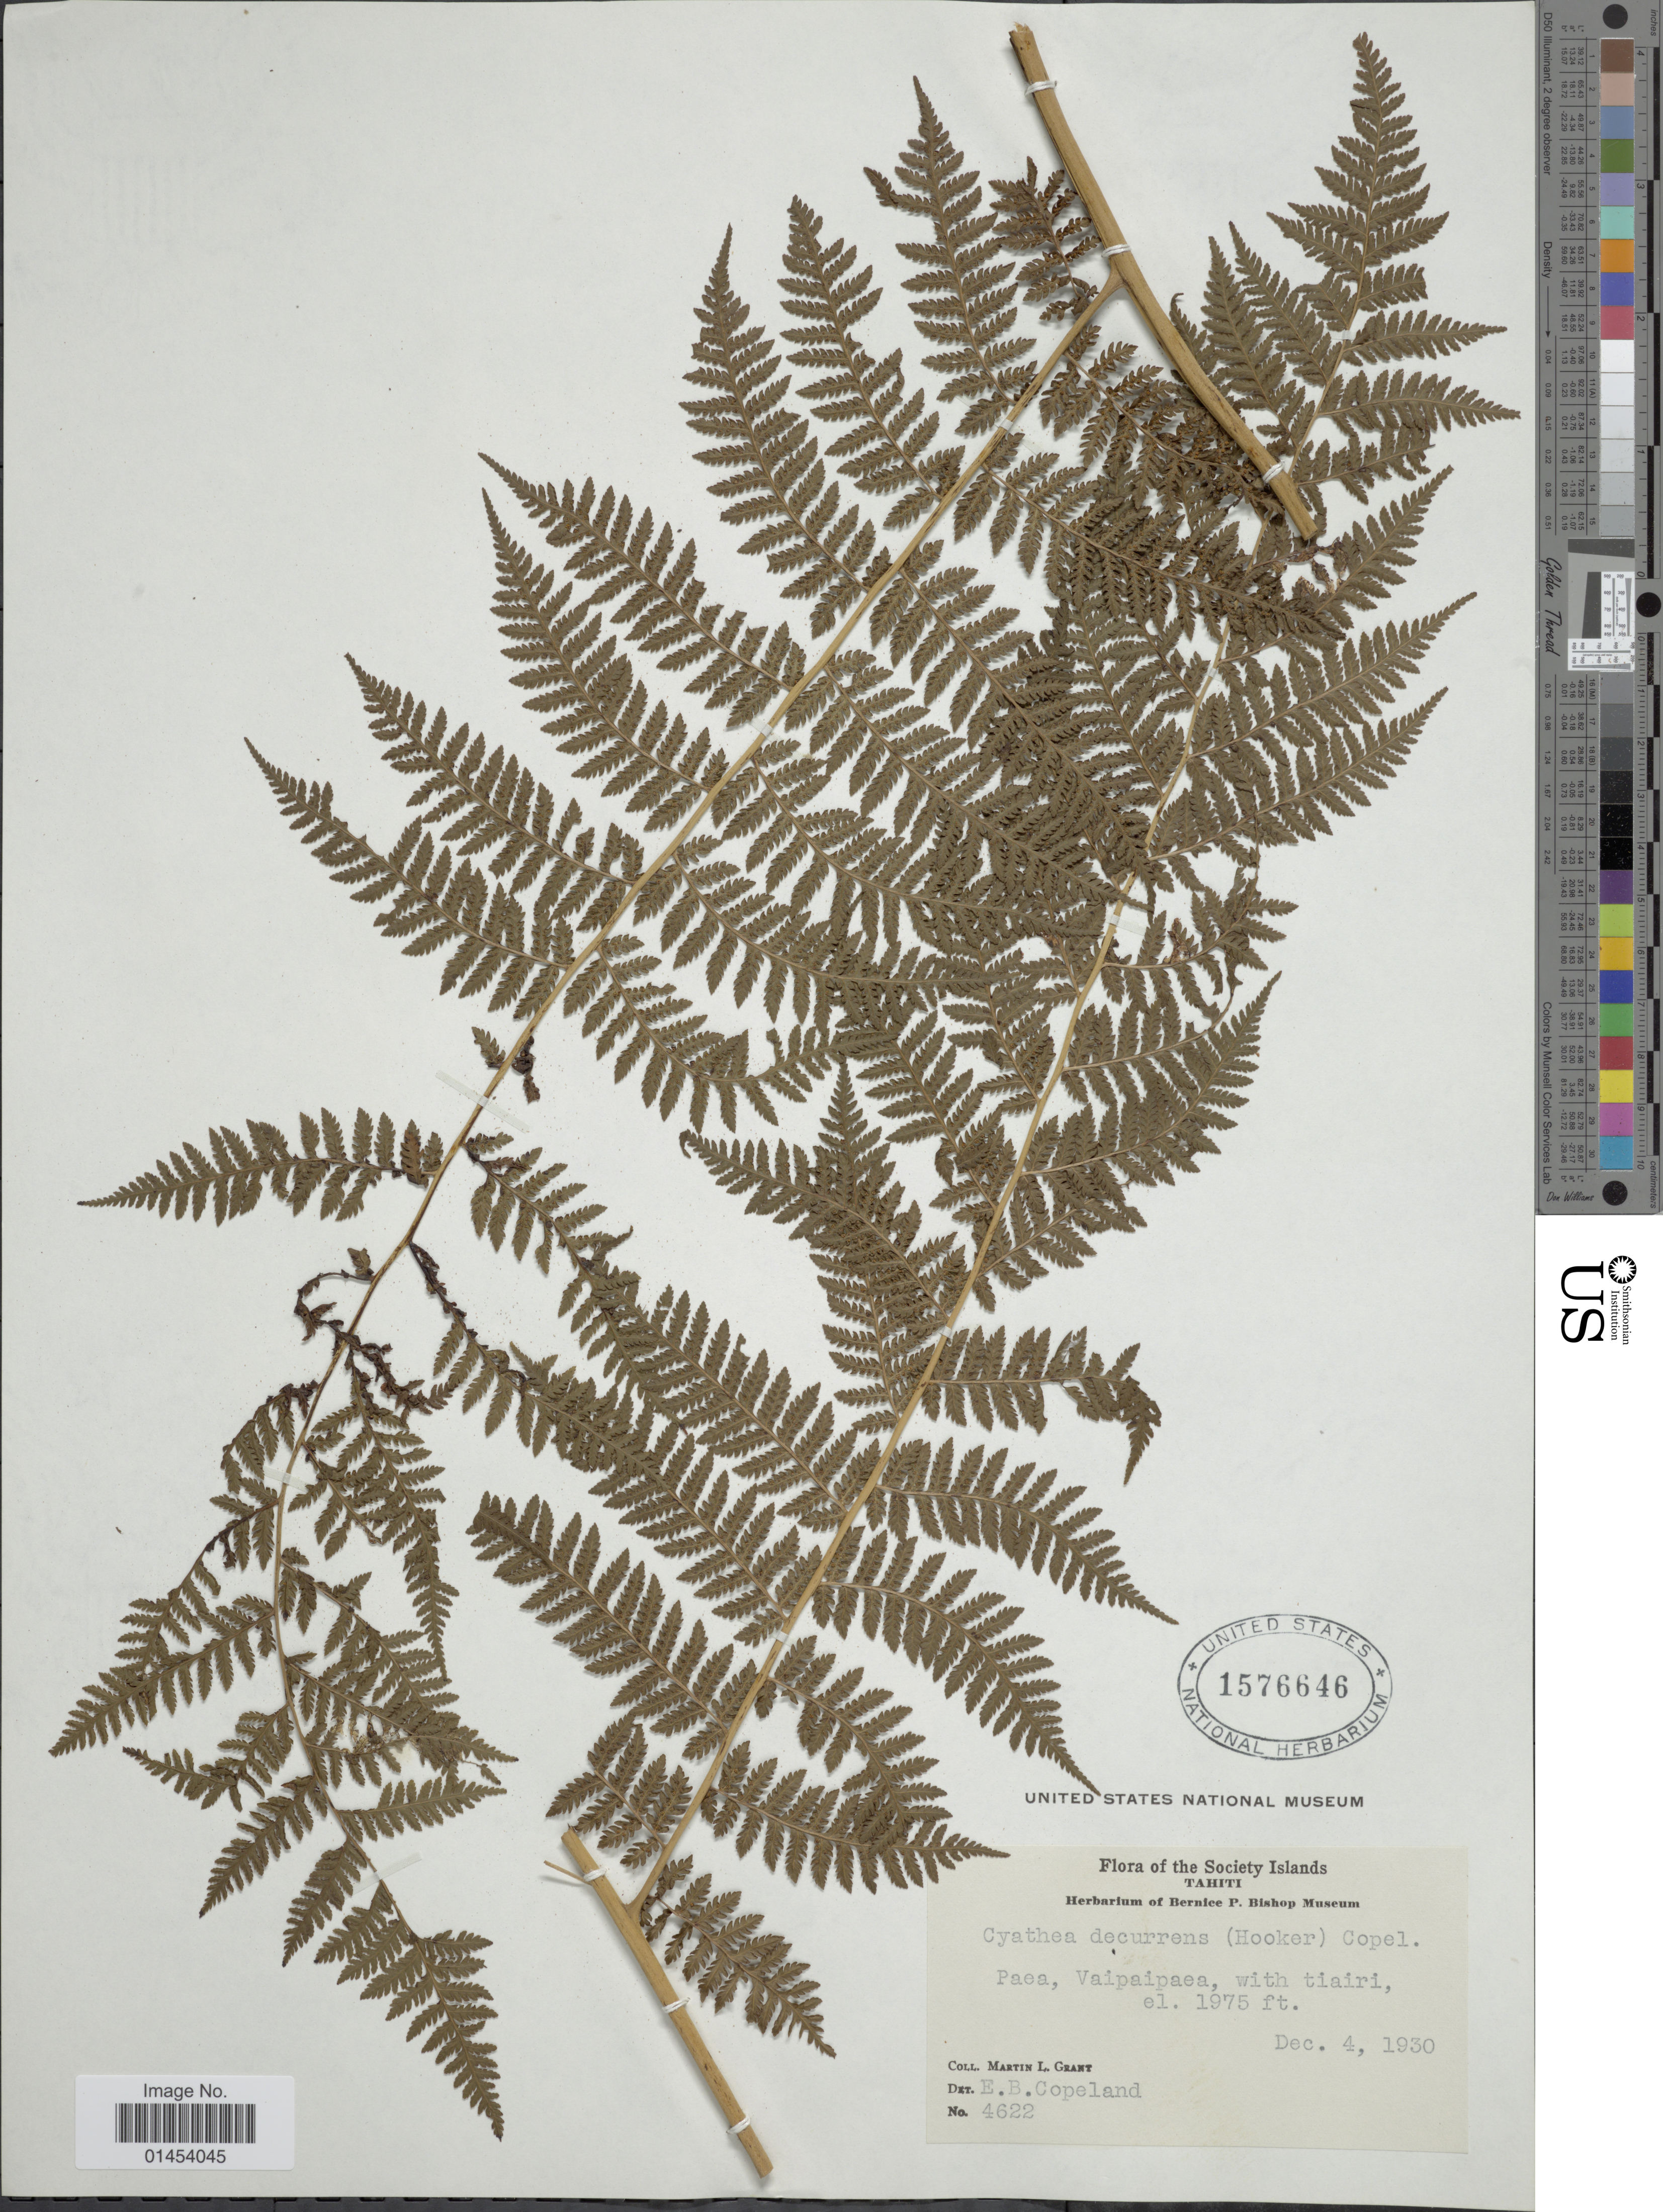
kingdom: Plantae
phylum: Tracheophyta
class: Polypodiopsida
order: Cyatheales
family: Cyatheaceae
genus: Cyathea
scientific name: Cyathea decurrens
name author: (Hook.) Copel.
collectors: M. L. Grant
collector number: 4622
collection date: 1930-12-04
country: French Polynesia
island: Tahiti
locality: Society Islands. Tahiti. Paea, Vaipaipaea, with tiari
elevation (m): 602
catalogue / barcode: US 1576646